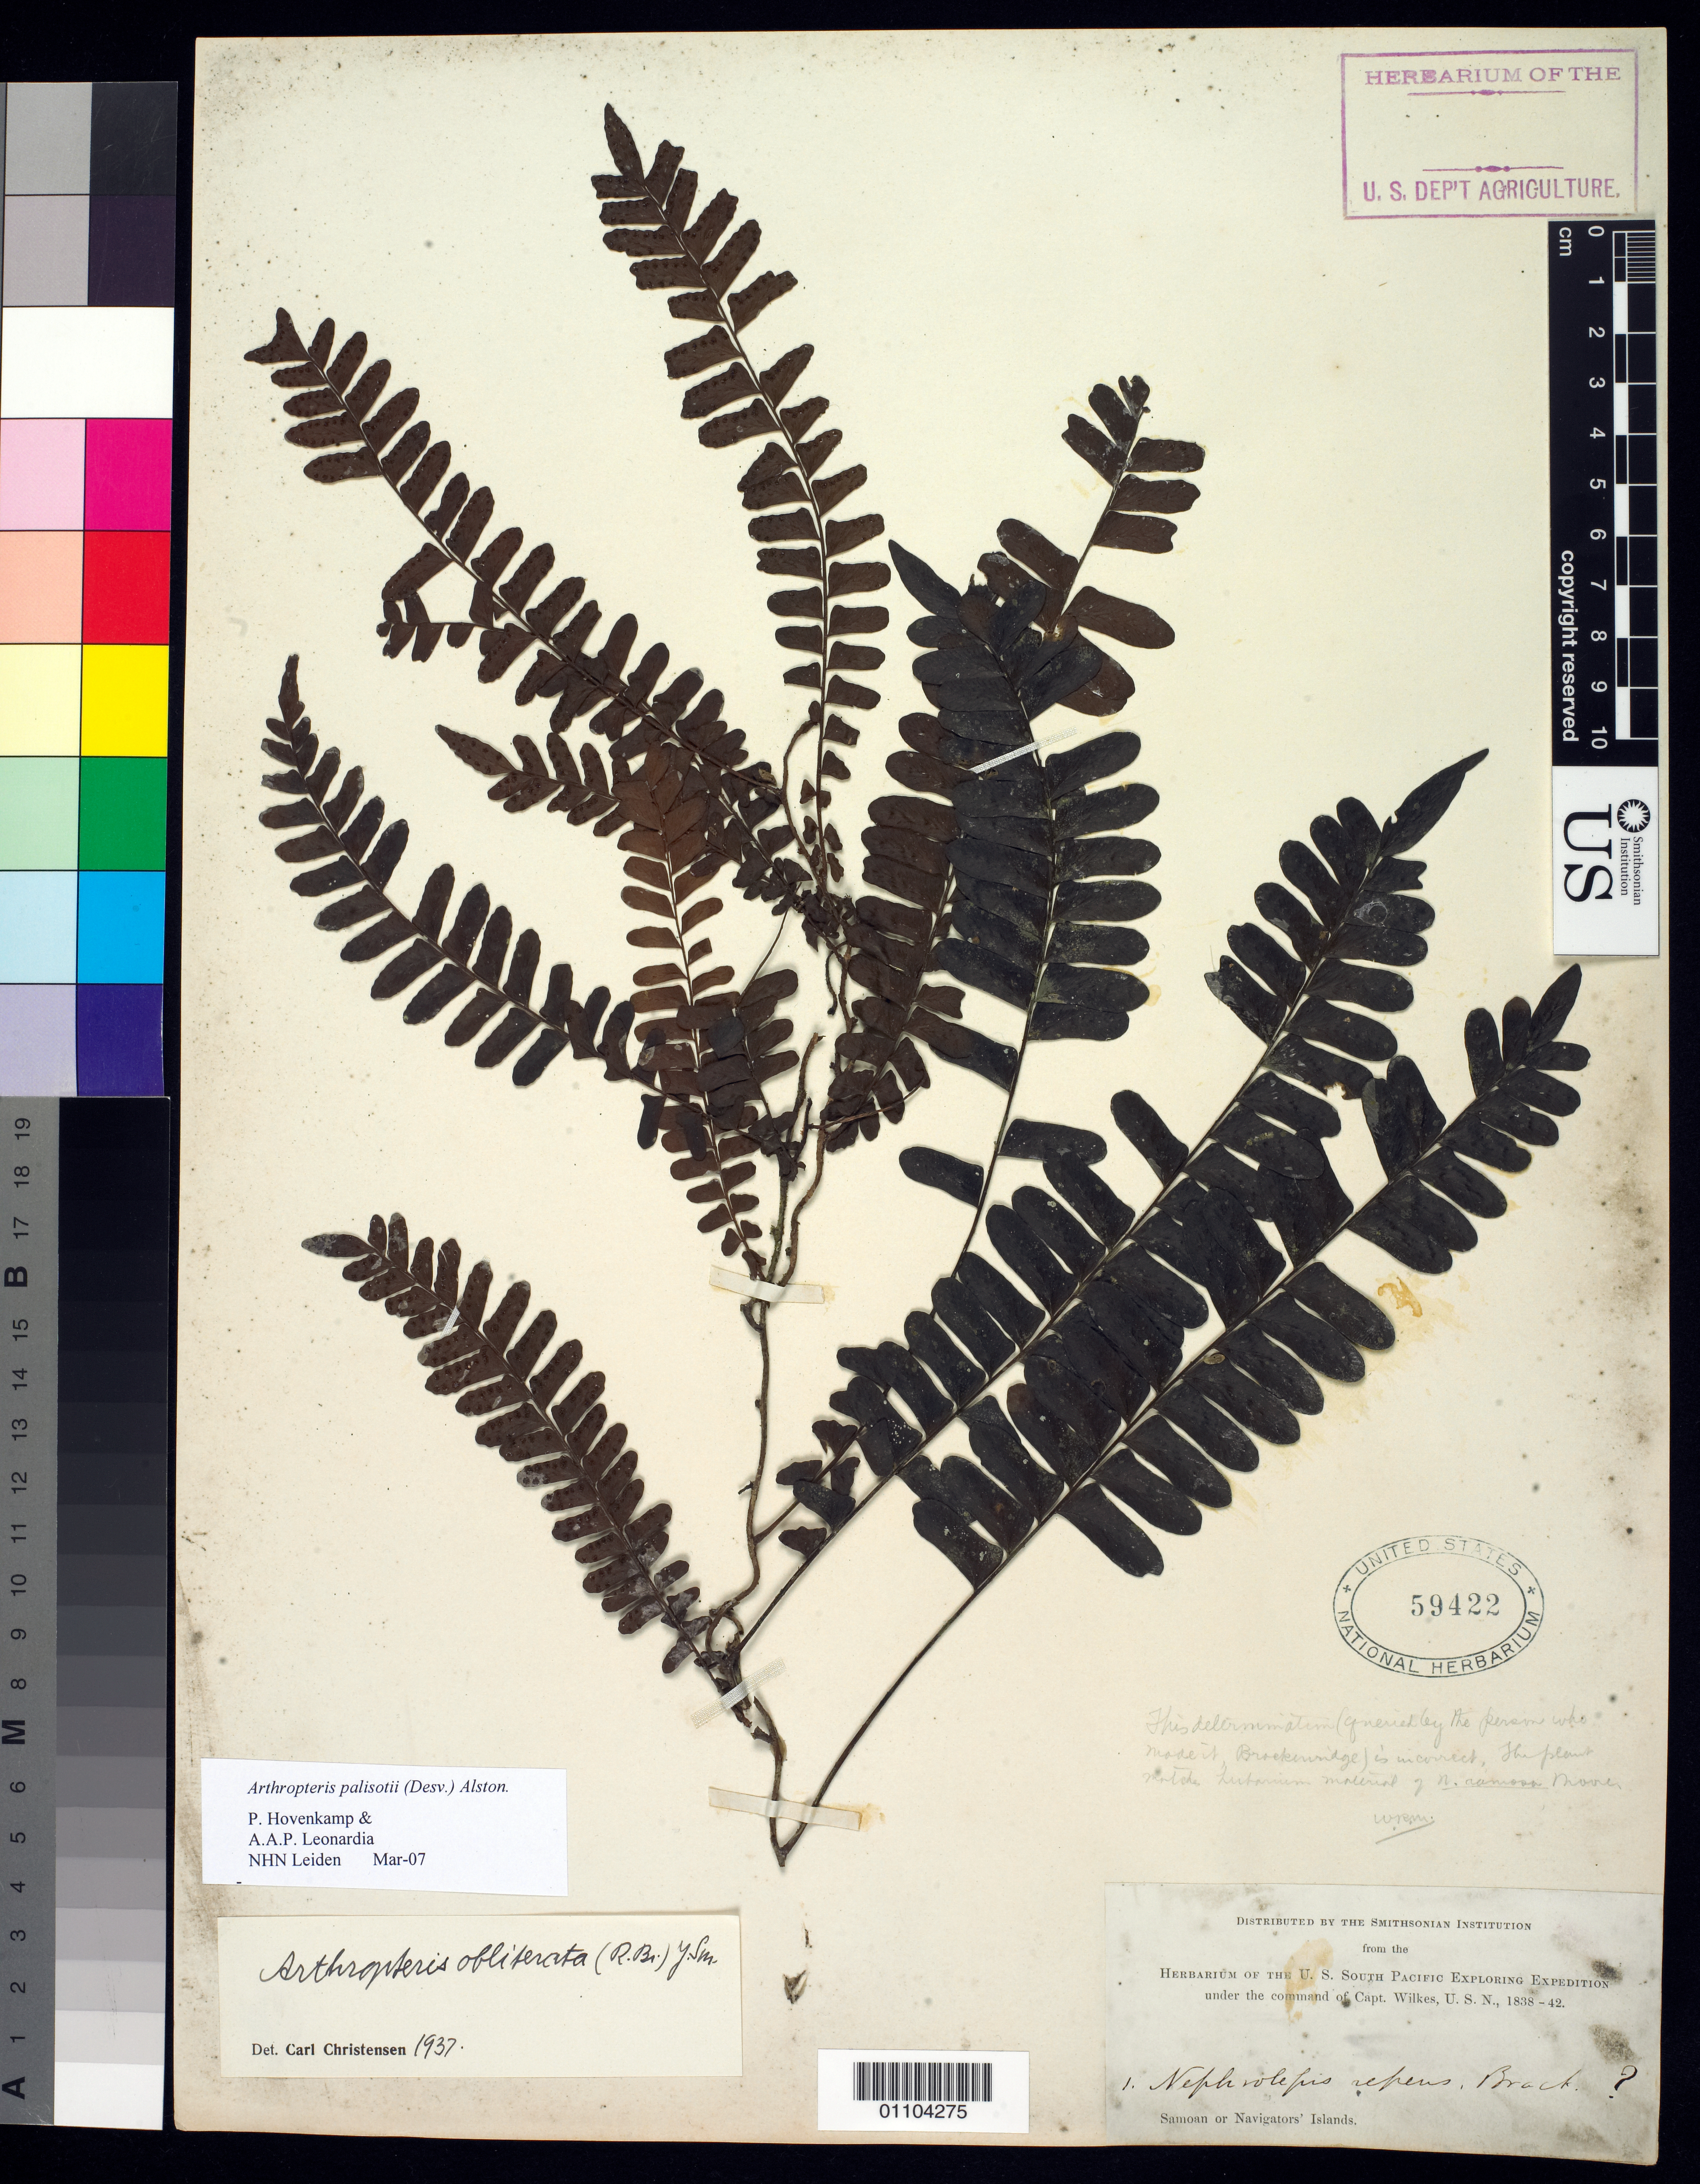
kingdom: Plantae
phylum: Tracheophyta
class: Polypodiopsida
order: Polypodiales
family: Tectariaceae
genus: Arthropteris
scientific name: Arthropteris palisotii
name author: (Desv.) Alston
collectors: Wilkes Explor. Exped.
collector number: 1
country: American Samoa / Samoa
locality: Navagator's Islands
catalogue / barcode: US 59422